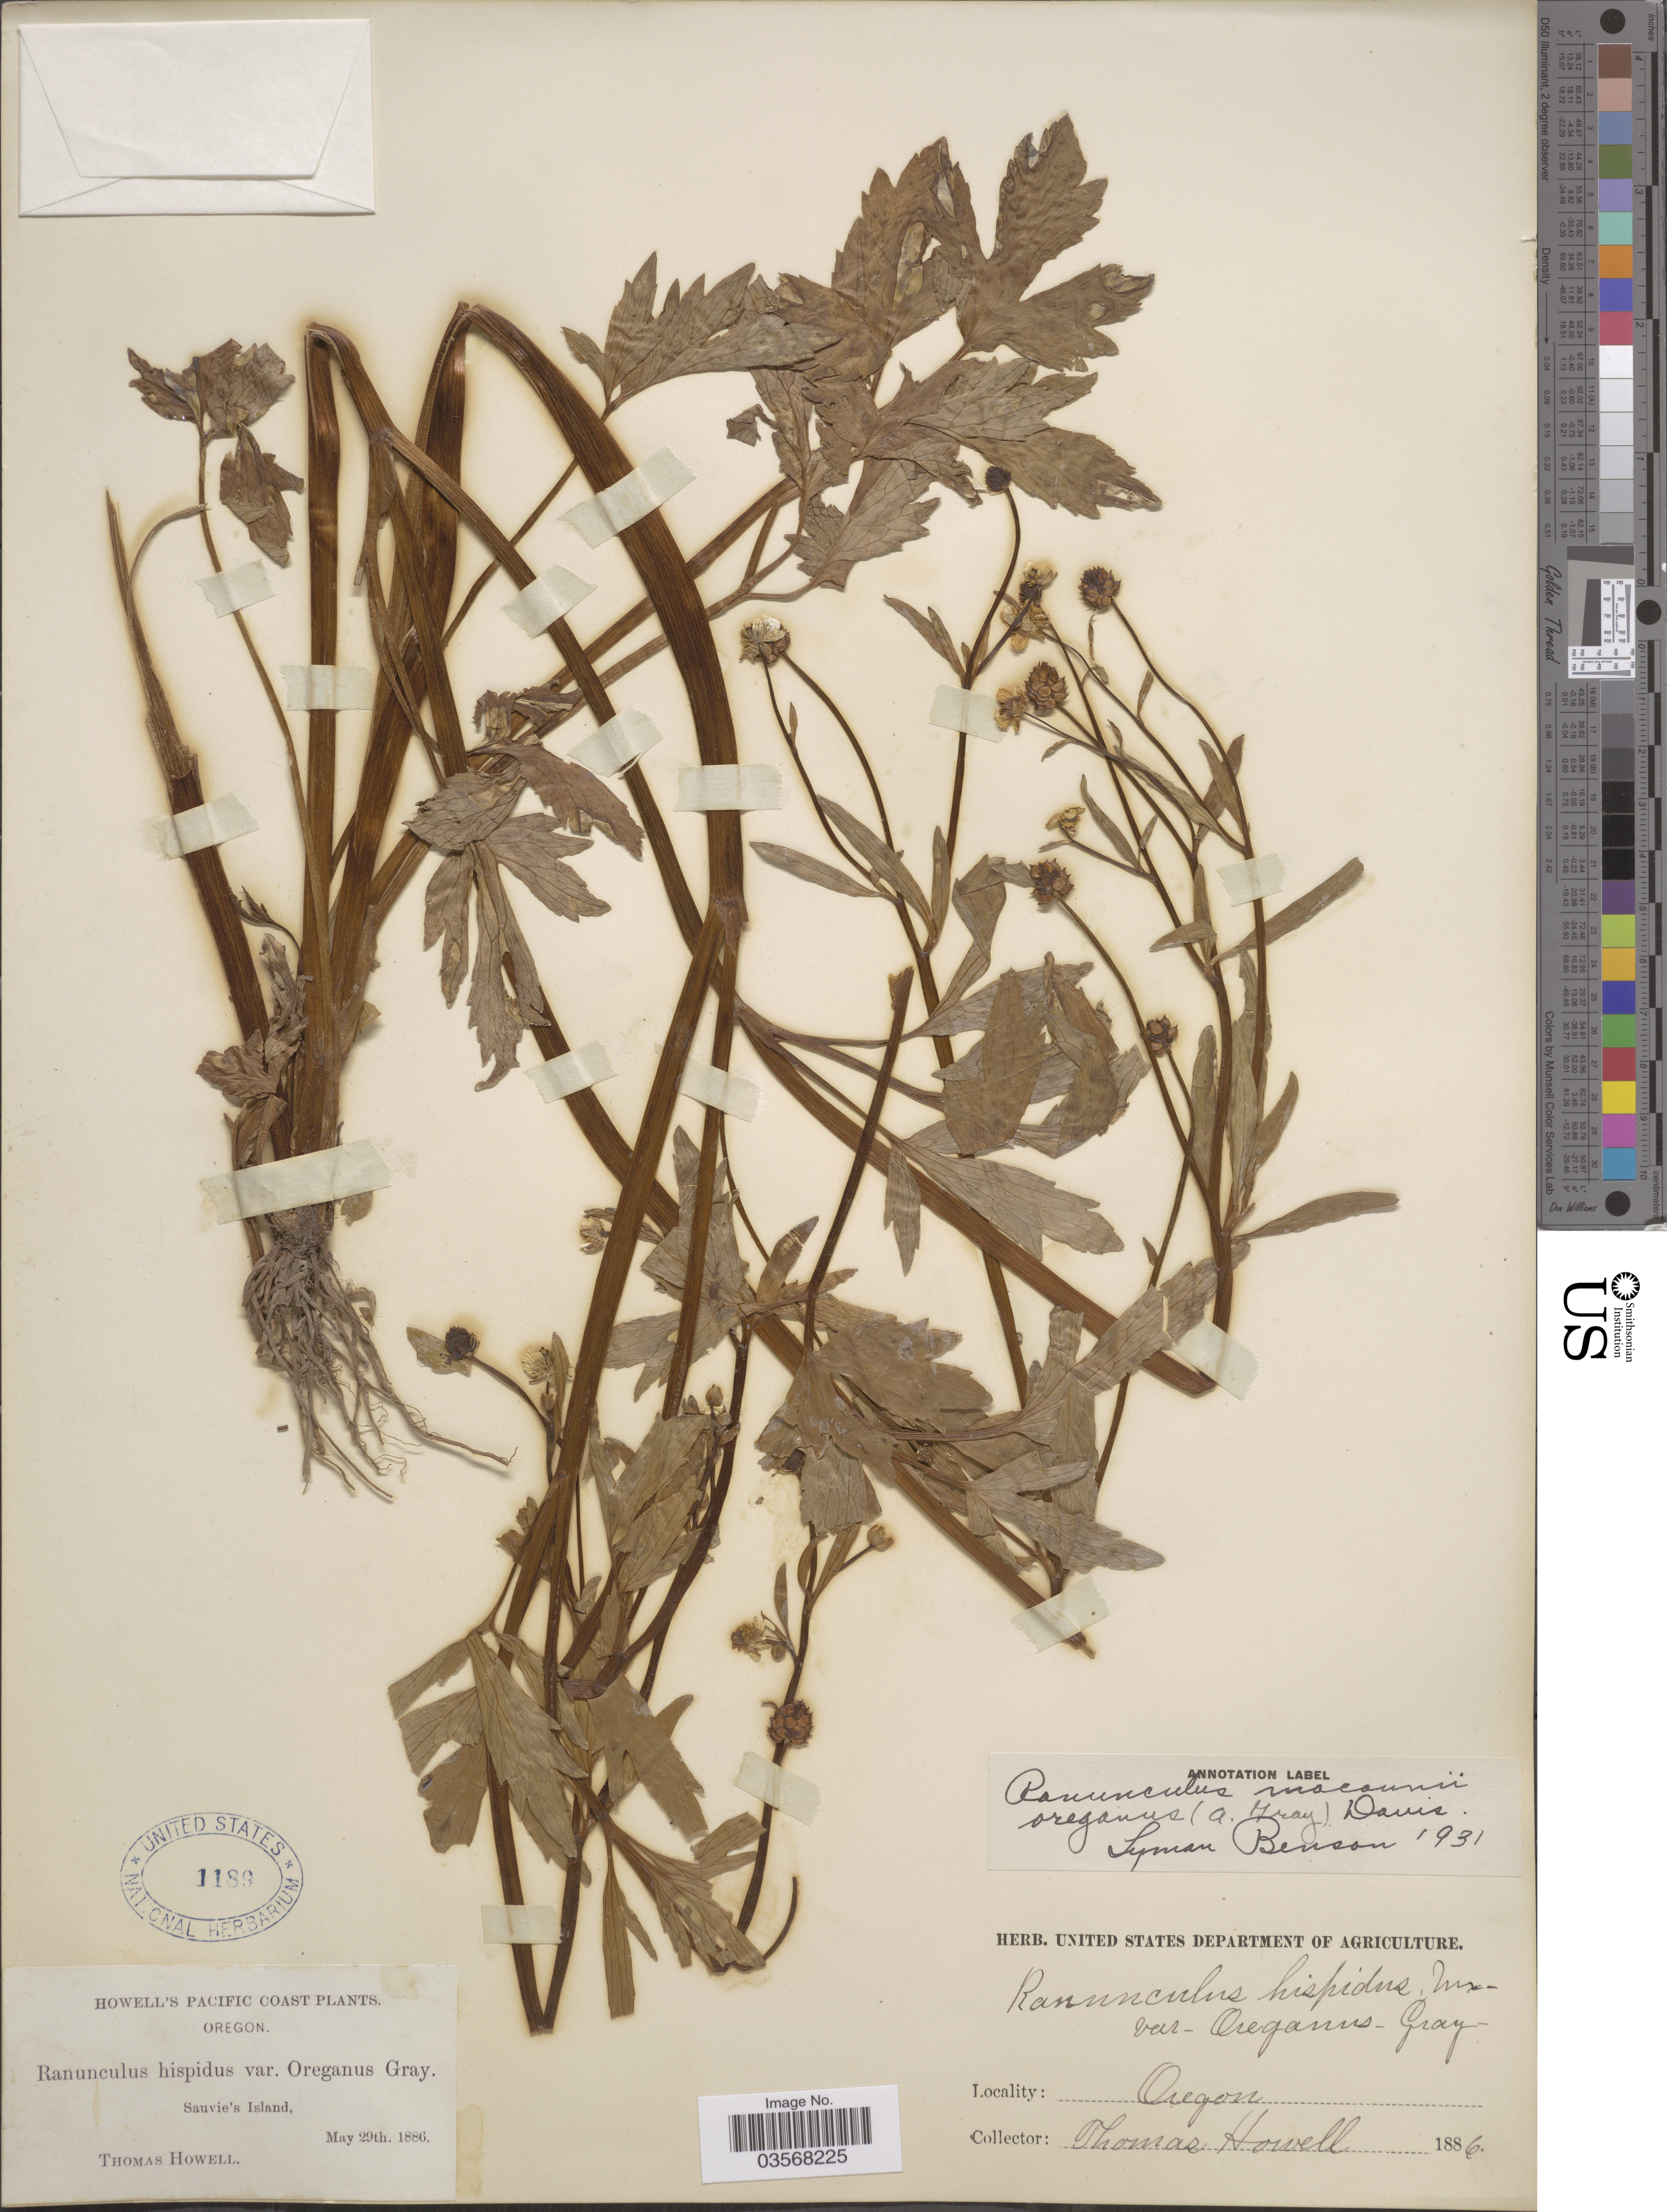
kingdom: Plantae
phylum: Tracheophyta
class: Magnoliopsida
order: Ranunculales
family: Ranunculaceae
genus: Ranunculus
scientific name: Ranunculus oreganus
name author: (A. Gray) J.T. Howell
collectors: T. Howell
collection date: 1886-05-29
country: United States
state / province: Oregon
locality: Pacific Coast. Sauvie's Island.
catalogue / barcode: US 1189